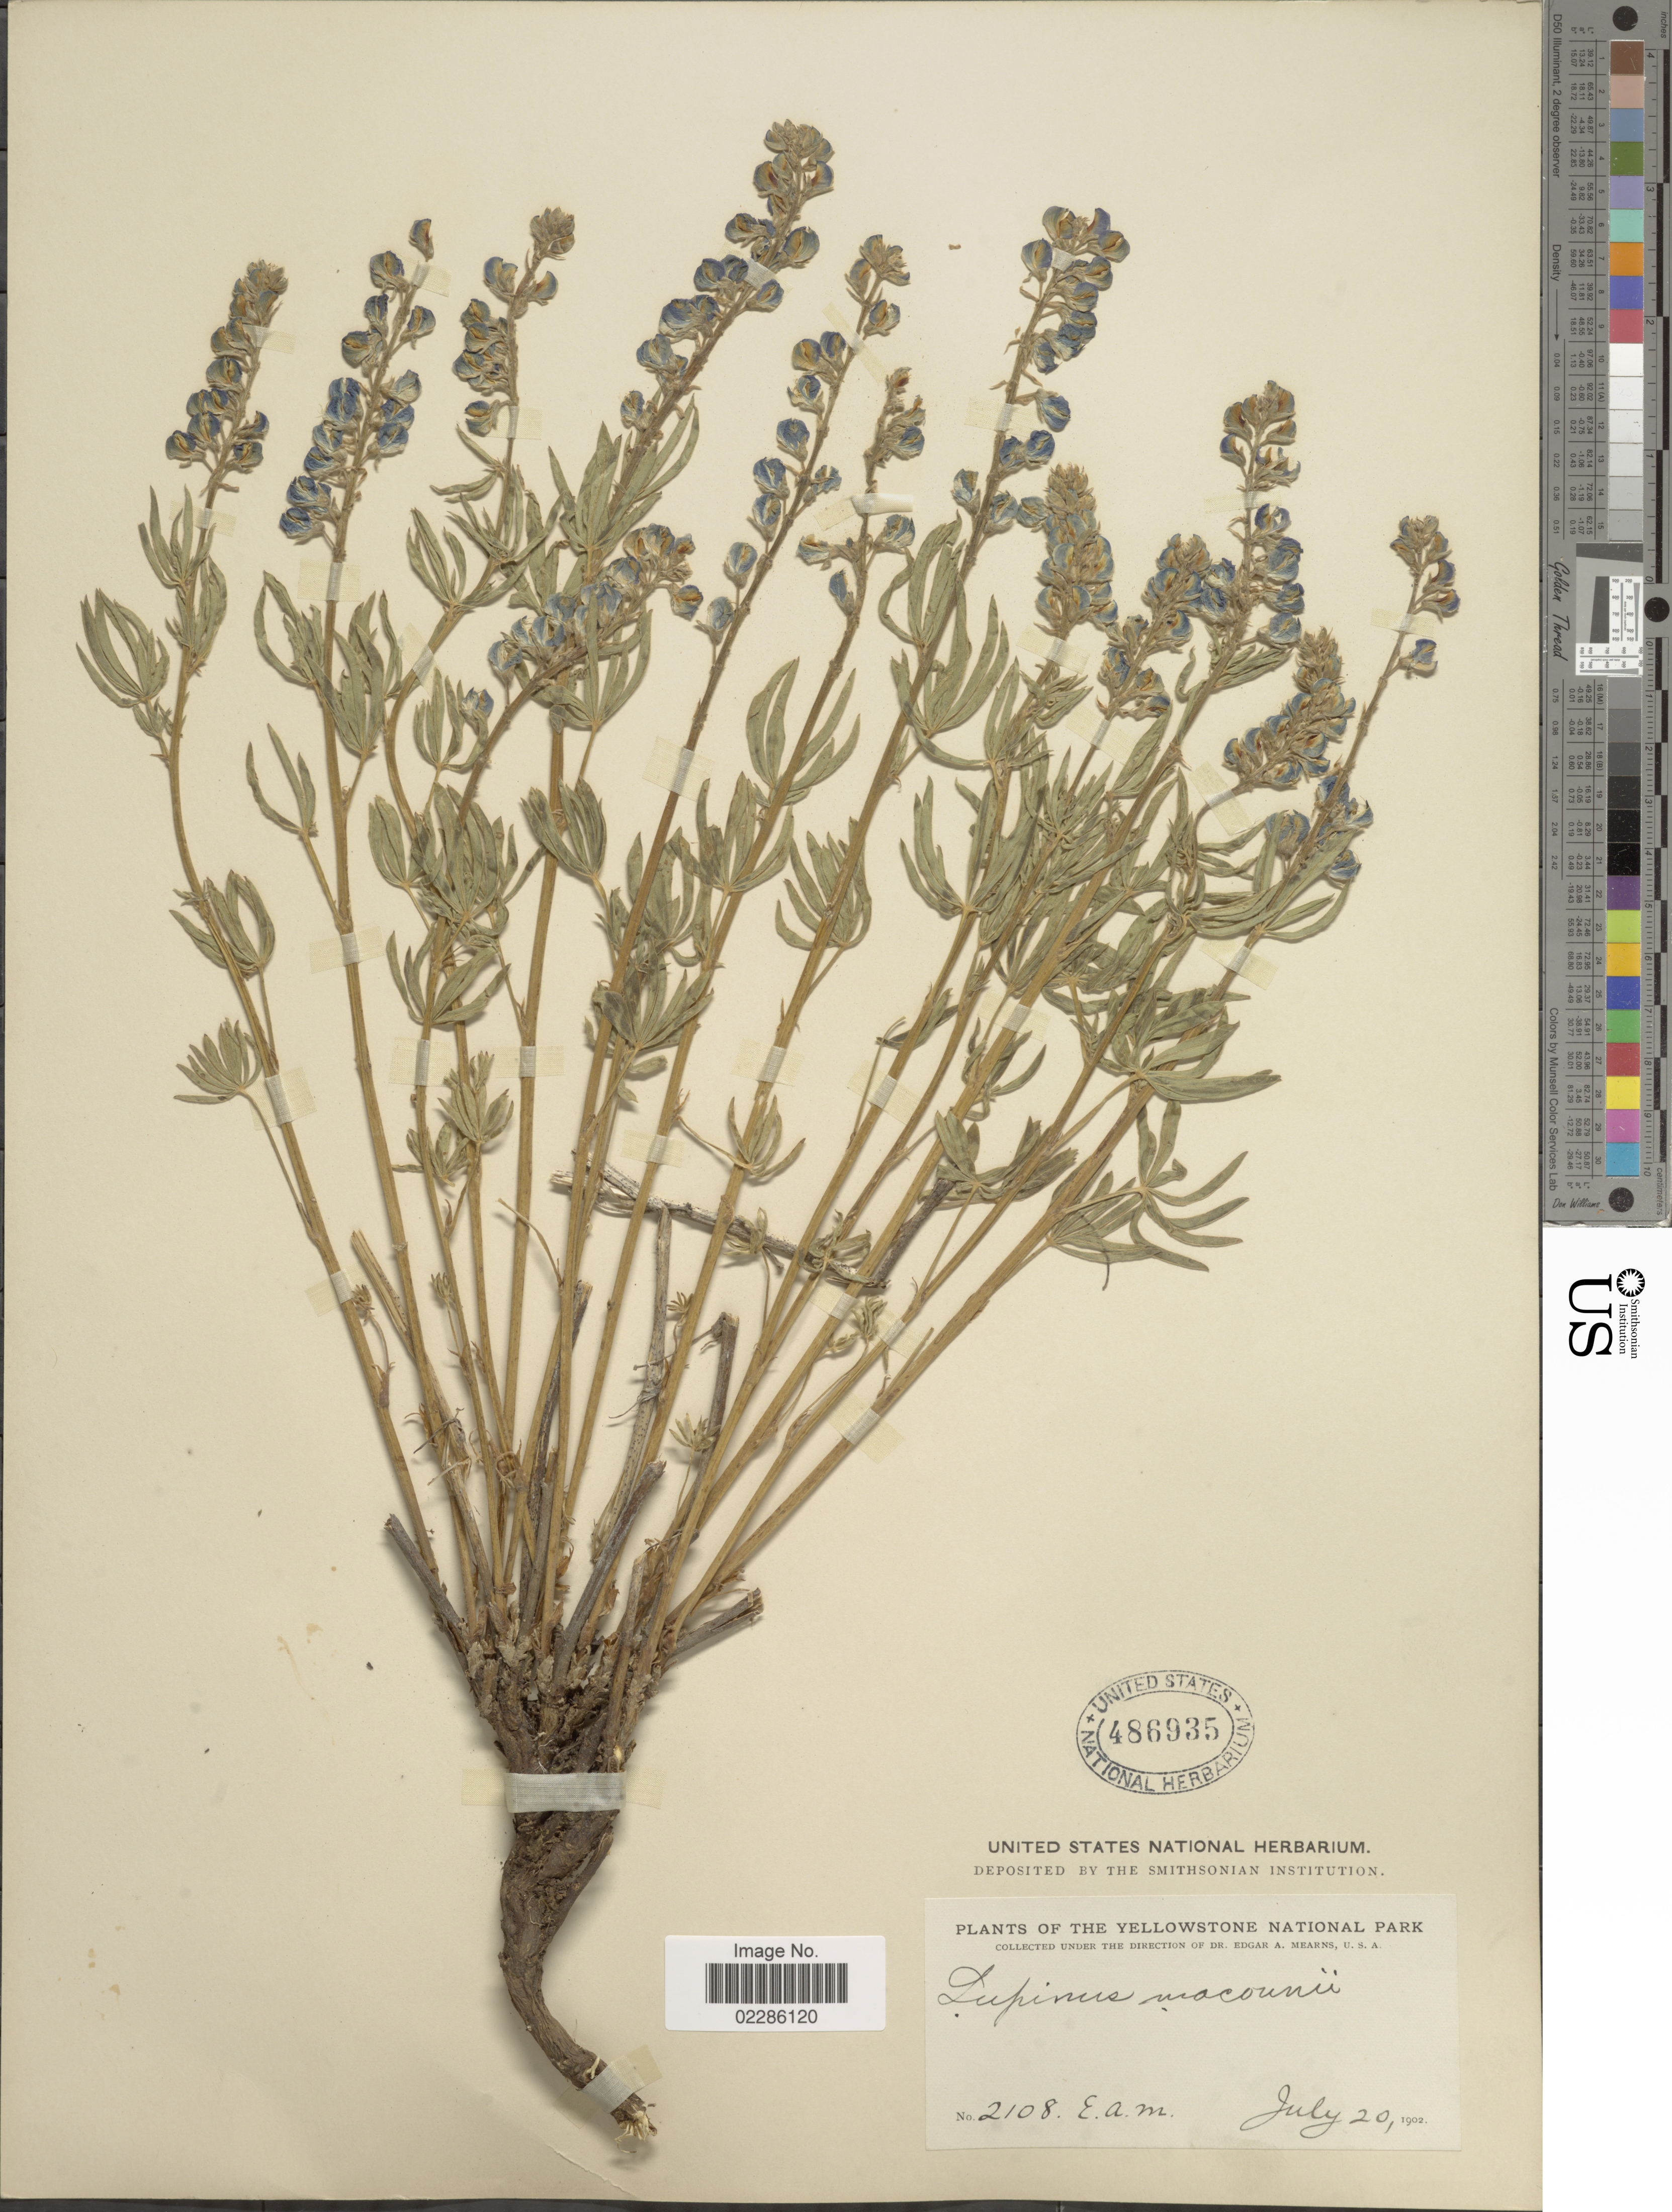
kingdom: Plantae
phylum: Tracheophyta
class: Magnoliopsida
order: Fabales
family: Fabaceae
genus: Lupinus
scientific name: Lupinus macounii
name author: Rydb.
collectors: E. A. Mearns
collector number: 2108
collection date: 1902-07-20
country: United States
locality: The Yellowstone National Park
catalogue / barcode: US 486935